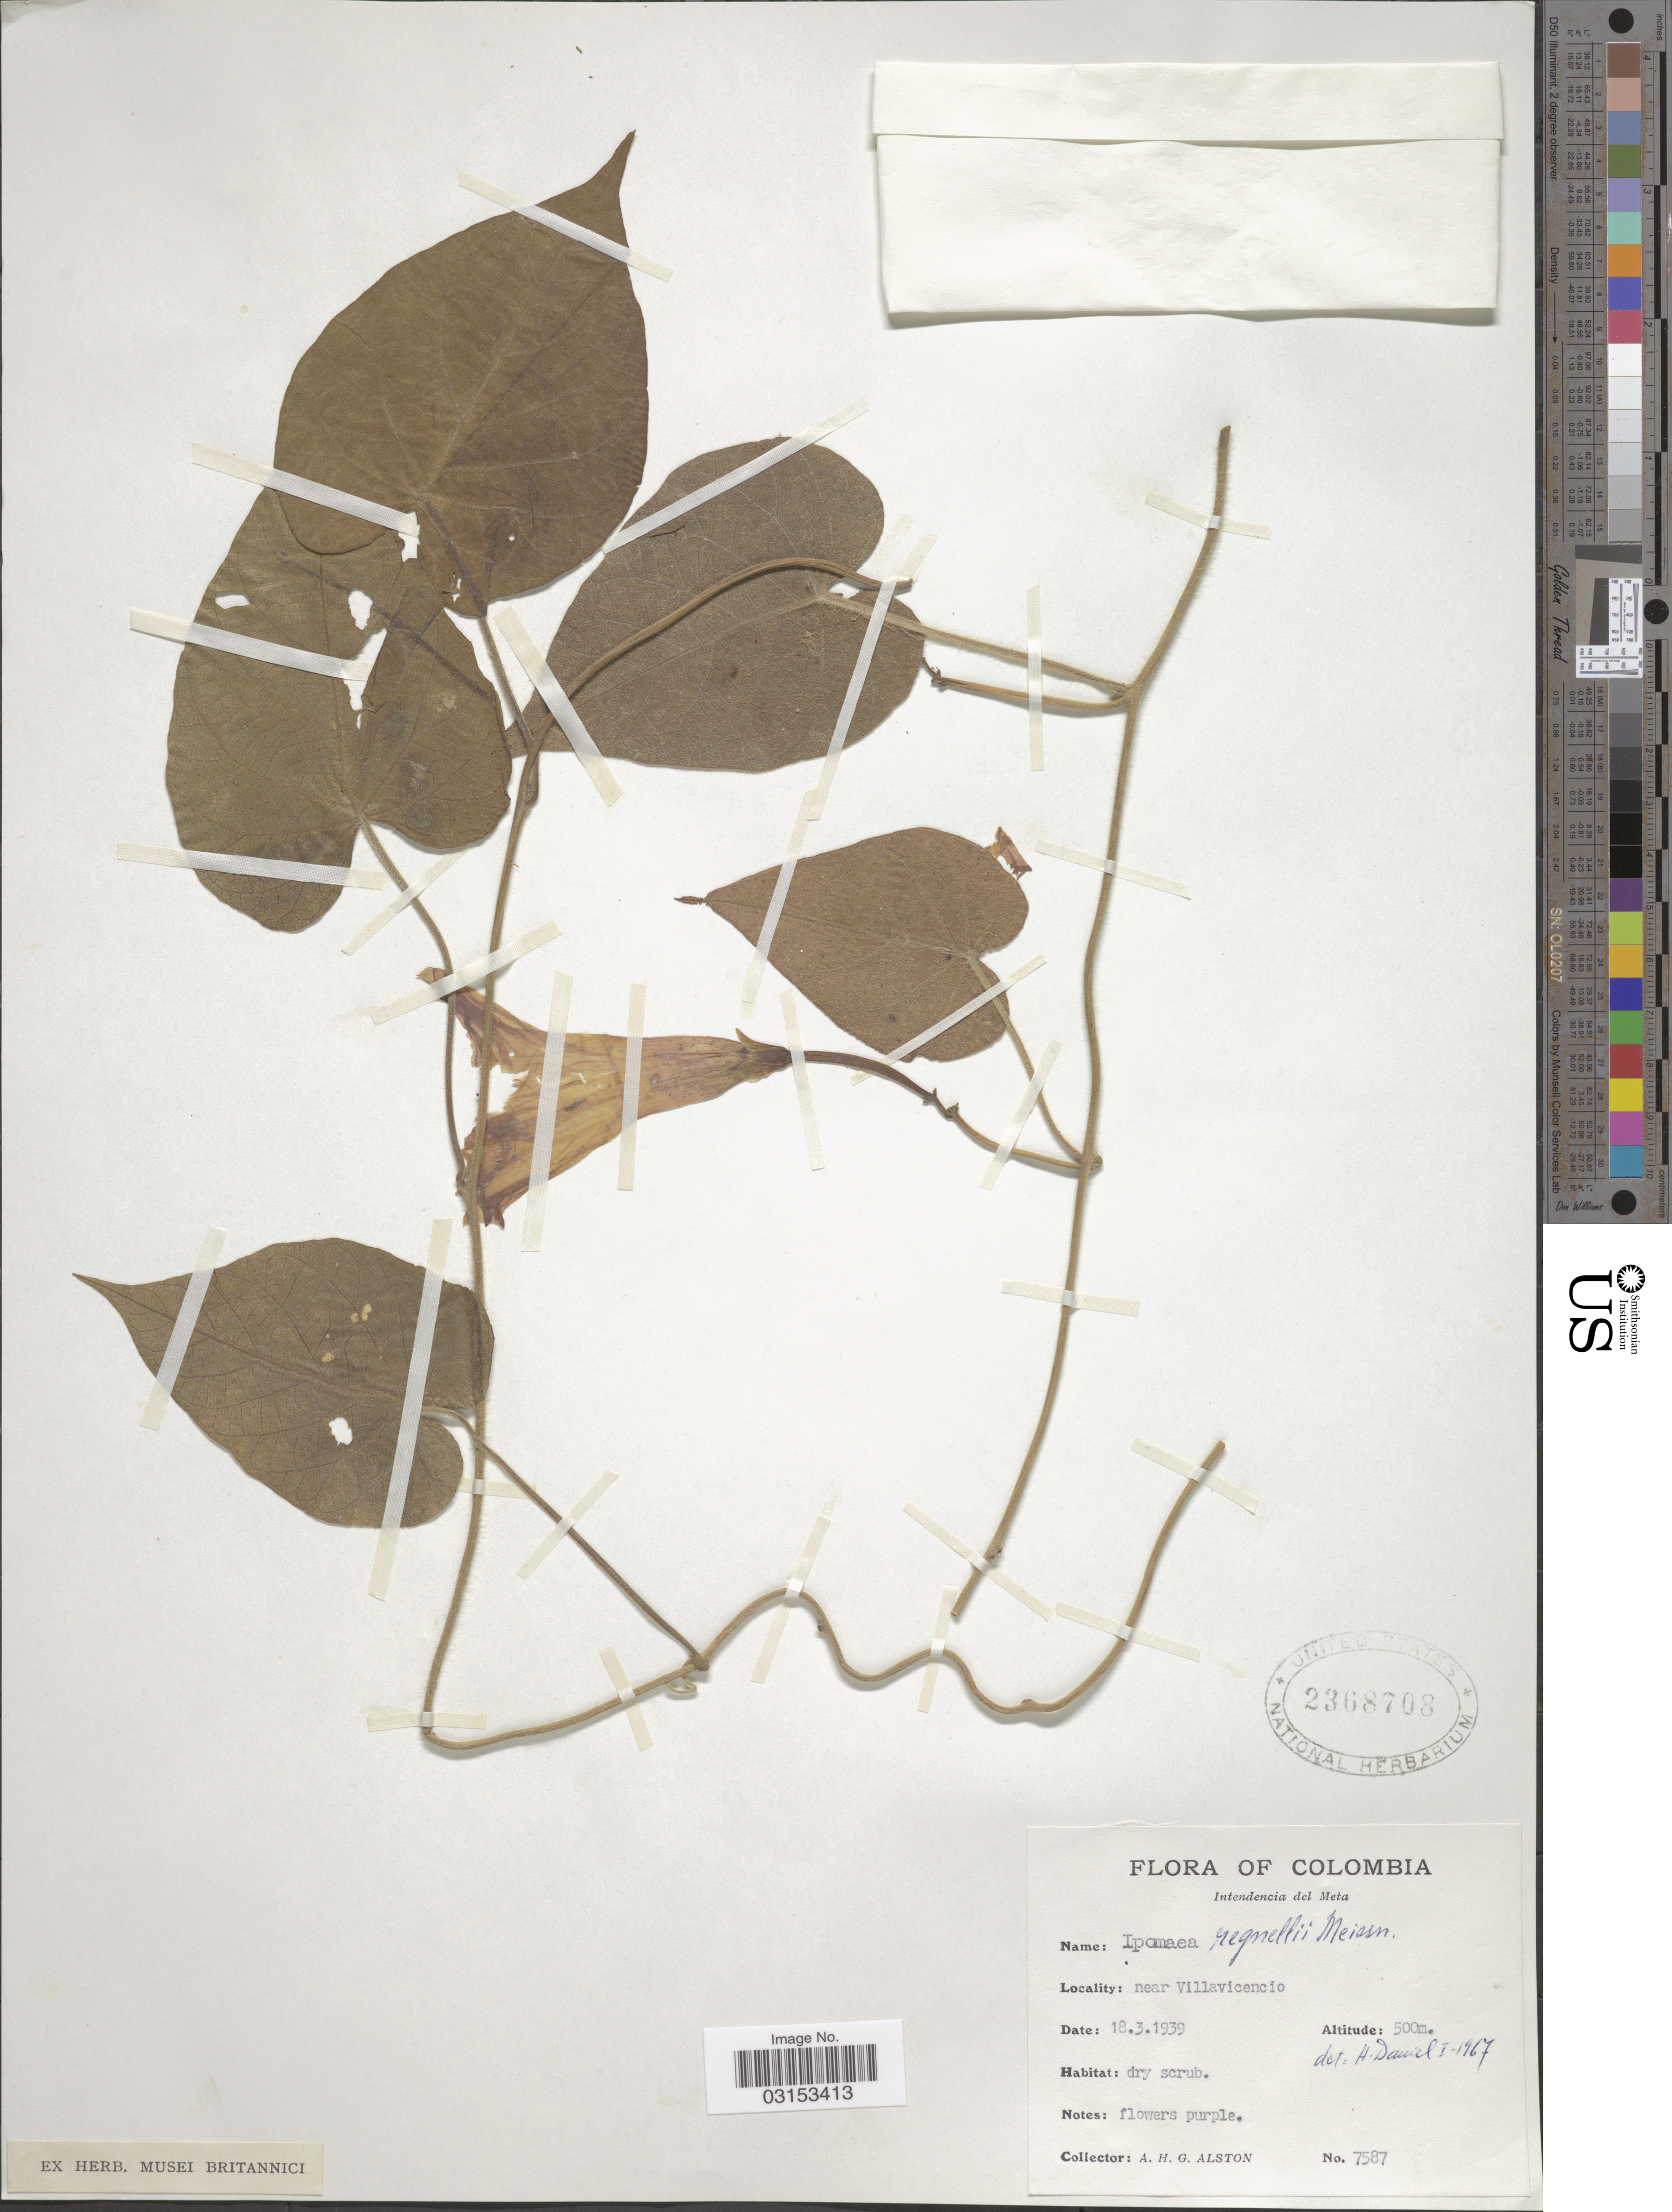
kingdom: Plantae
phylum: Tracheophyta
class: Magnoliopsida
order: Solanales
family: Convolvulaceae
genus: Ipomoea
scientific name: Ipomoea regnellii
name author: Meisn.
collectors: A. H. Alston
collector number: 7587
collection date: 1939-03-18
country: Colombia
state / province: Meta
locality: Intendencia del Meta. Near Villavicencio.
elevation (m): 500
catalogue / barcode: US 2368708